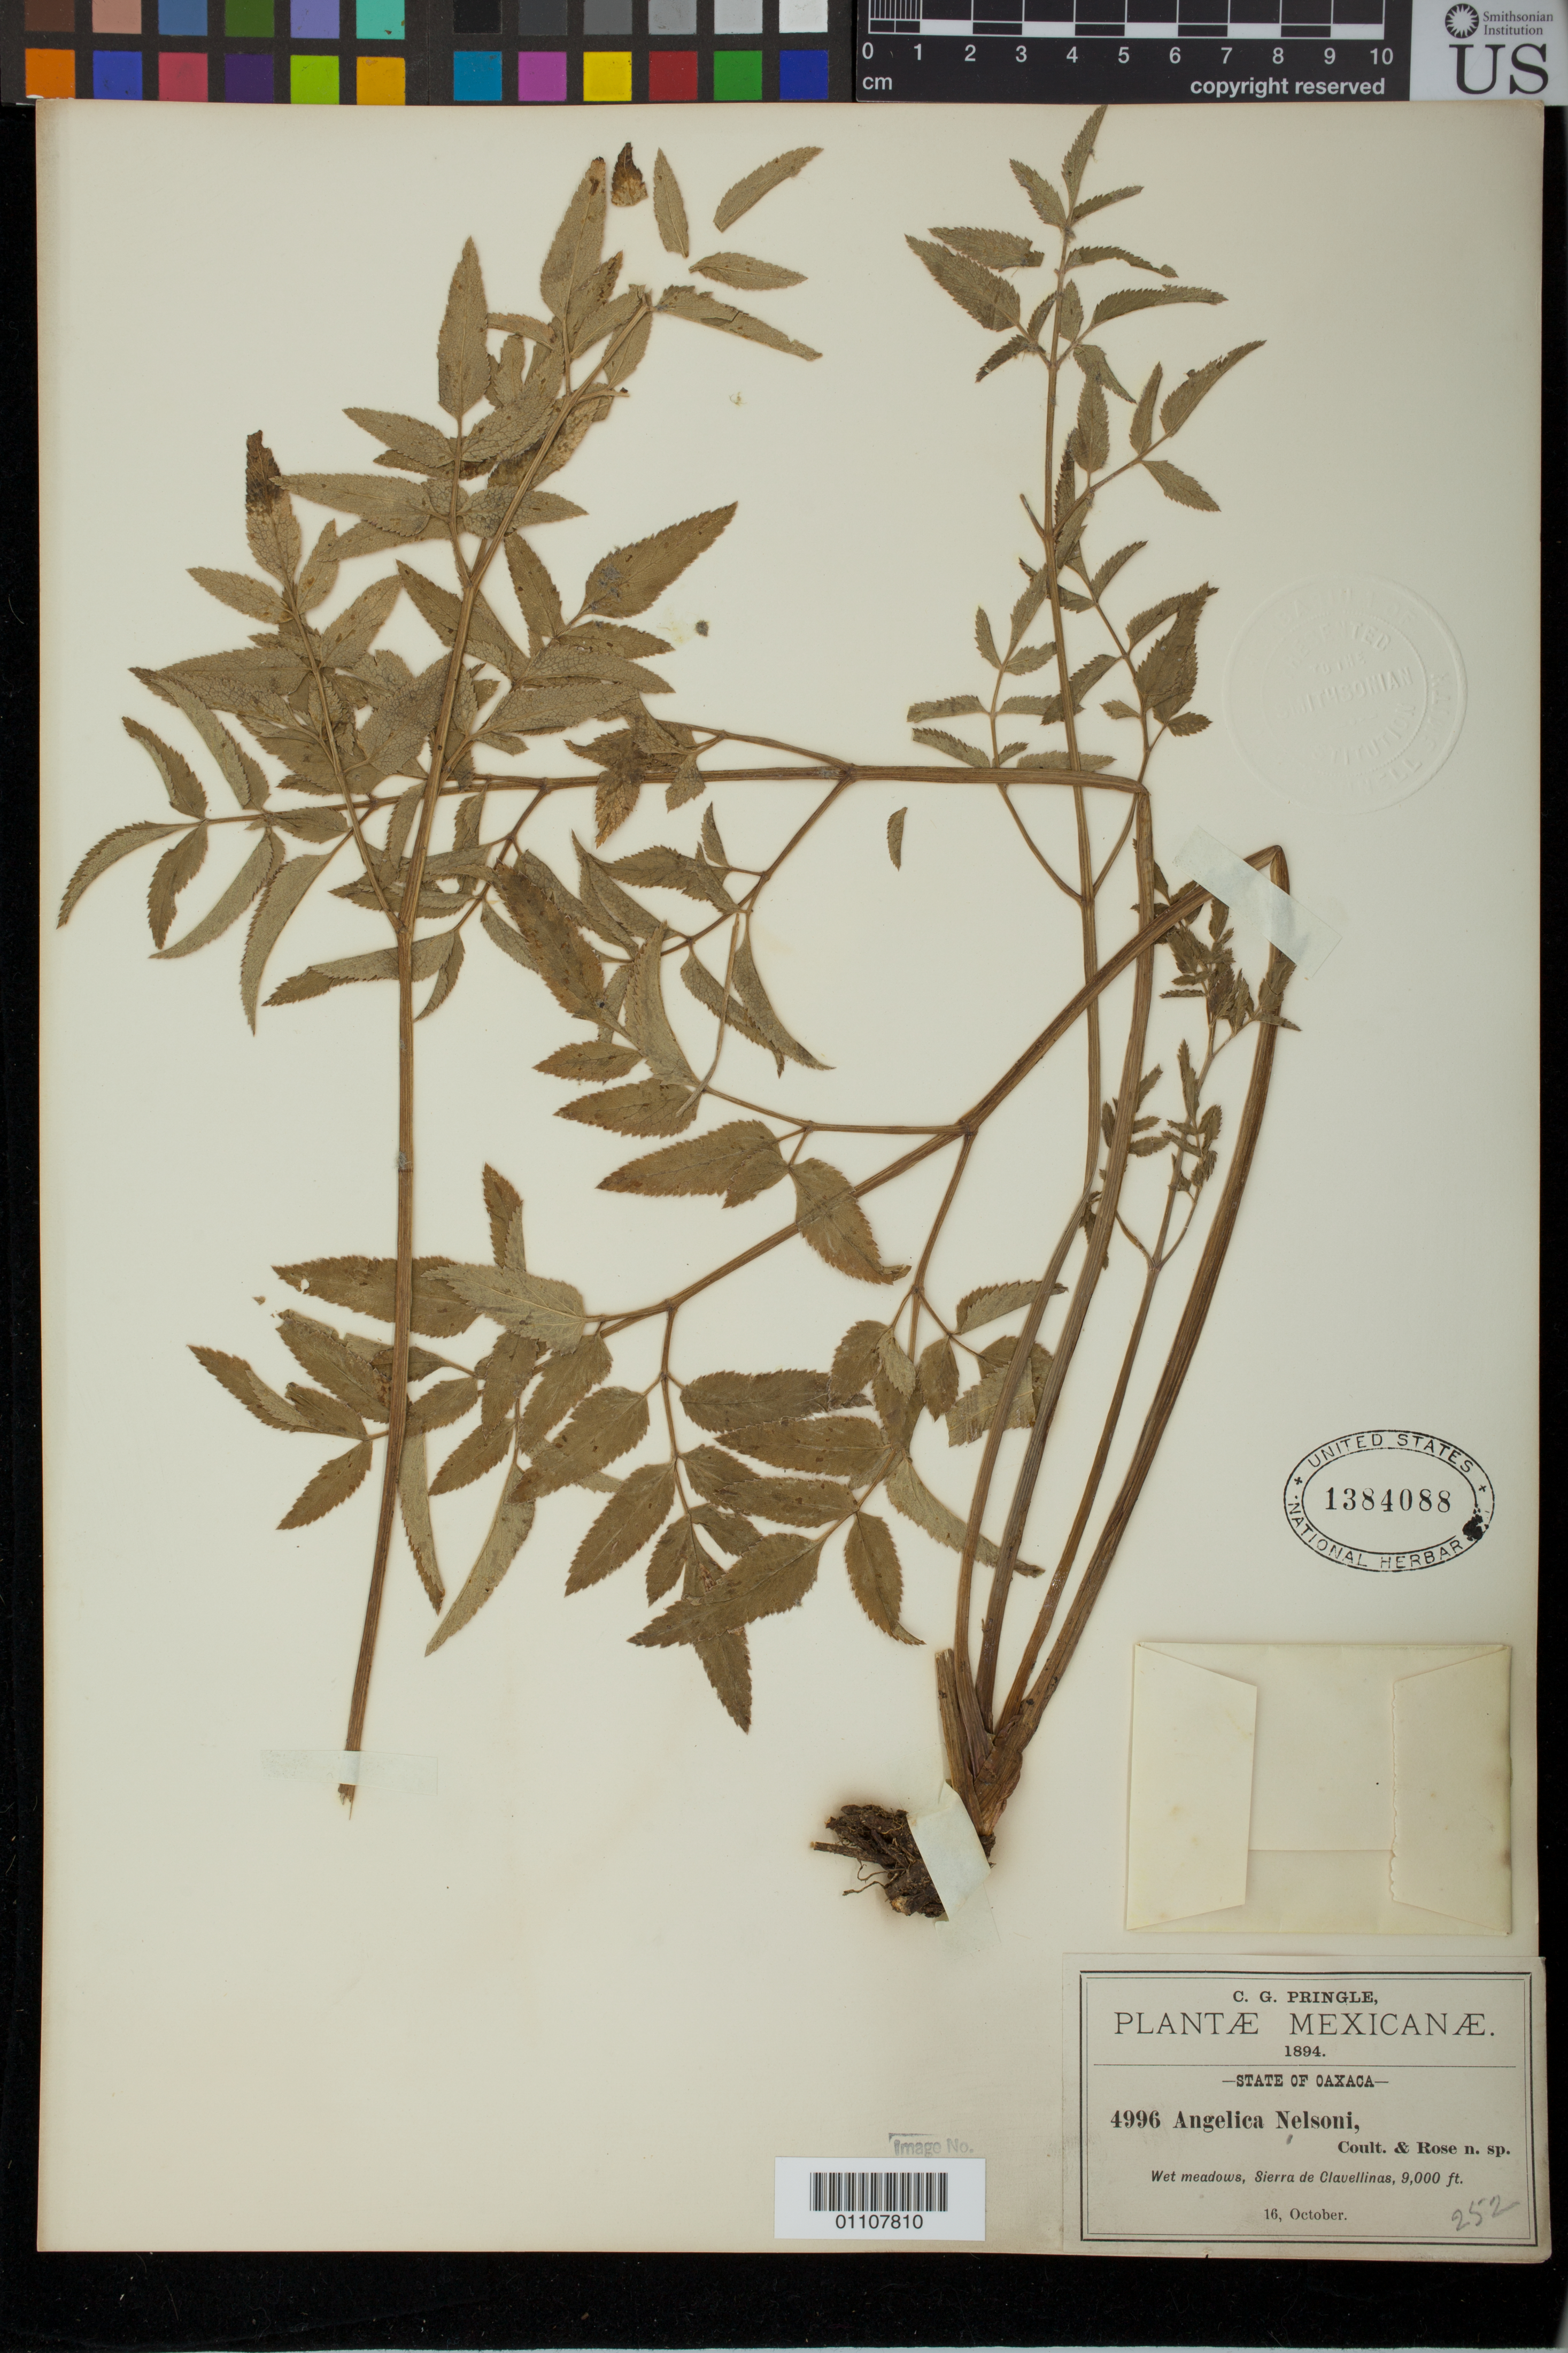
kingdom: Plantae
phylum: Tracheophyta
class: Magnoliopsida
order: Apiales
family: Apiaceae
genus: Angelica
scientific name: Angelica nelsonii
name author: J.M. Coult. & Rose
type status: Syntype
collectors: C. G. Pringle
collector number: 4996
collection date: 1894-10-16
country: Mexico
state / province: Oaxaca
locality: Sierra de Clavellinas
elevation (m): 2743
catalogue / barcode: US 1384088